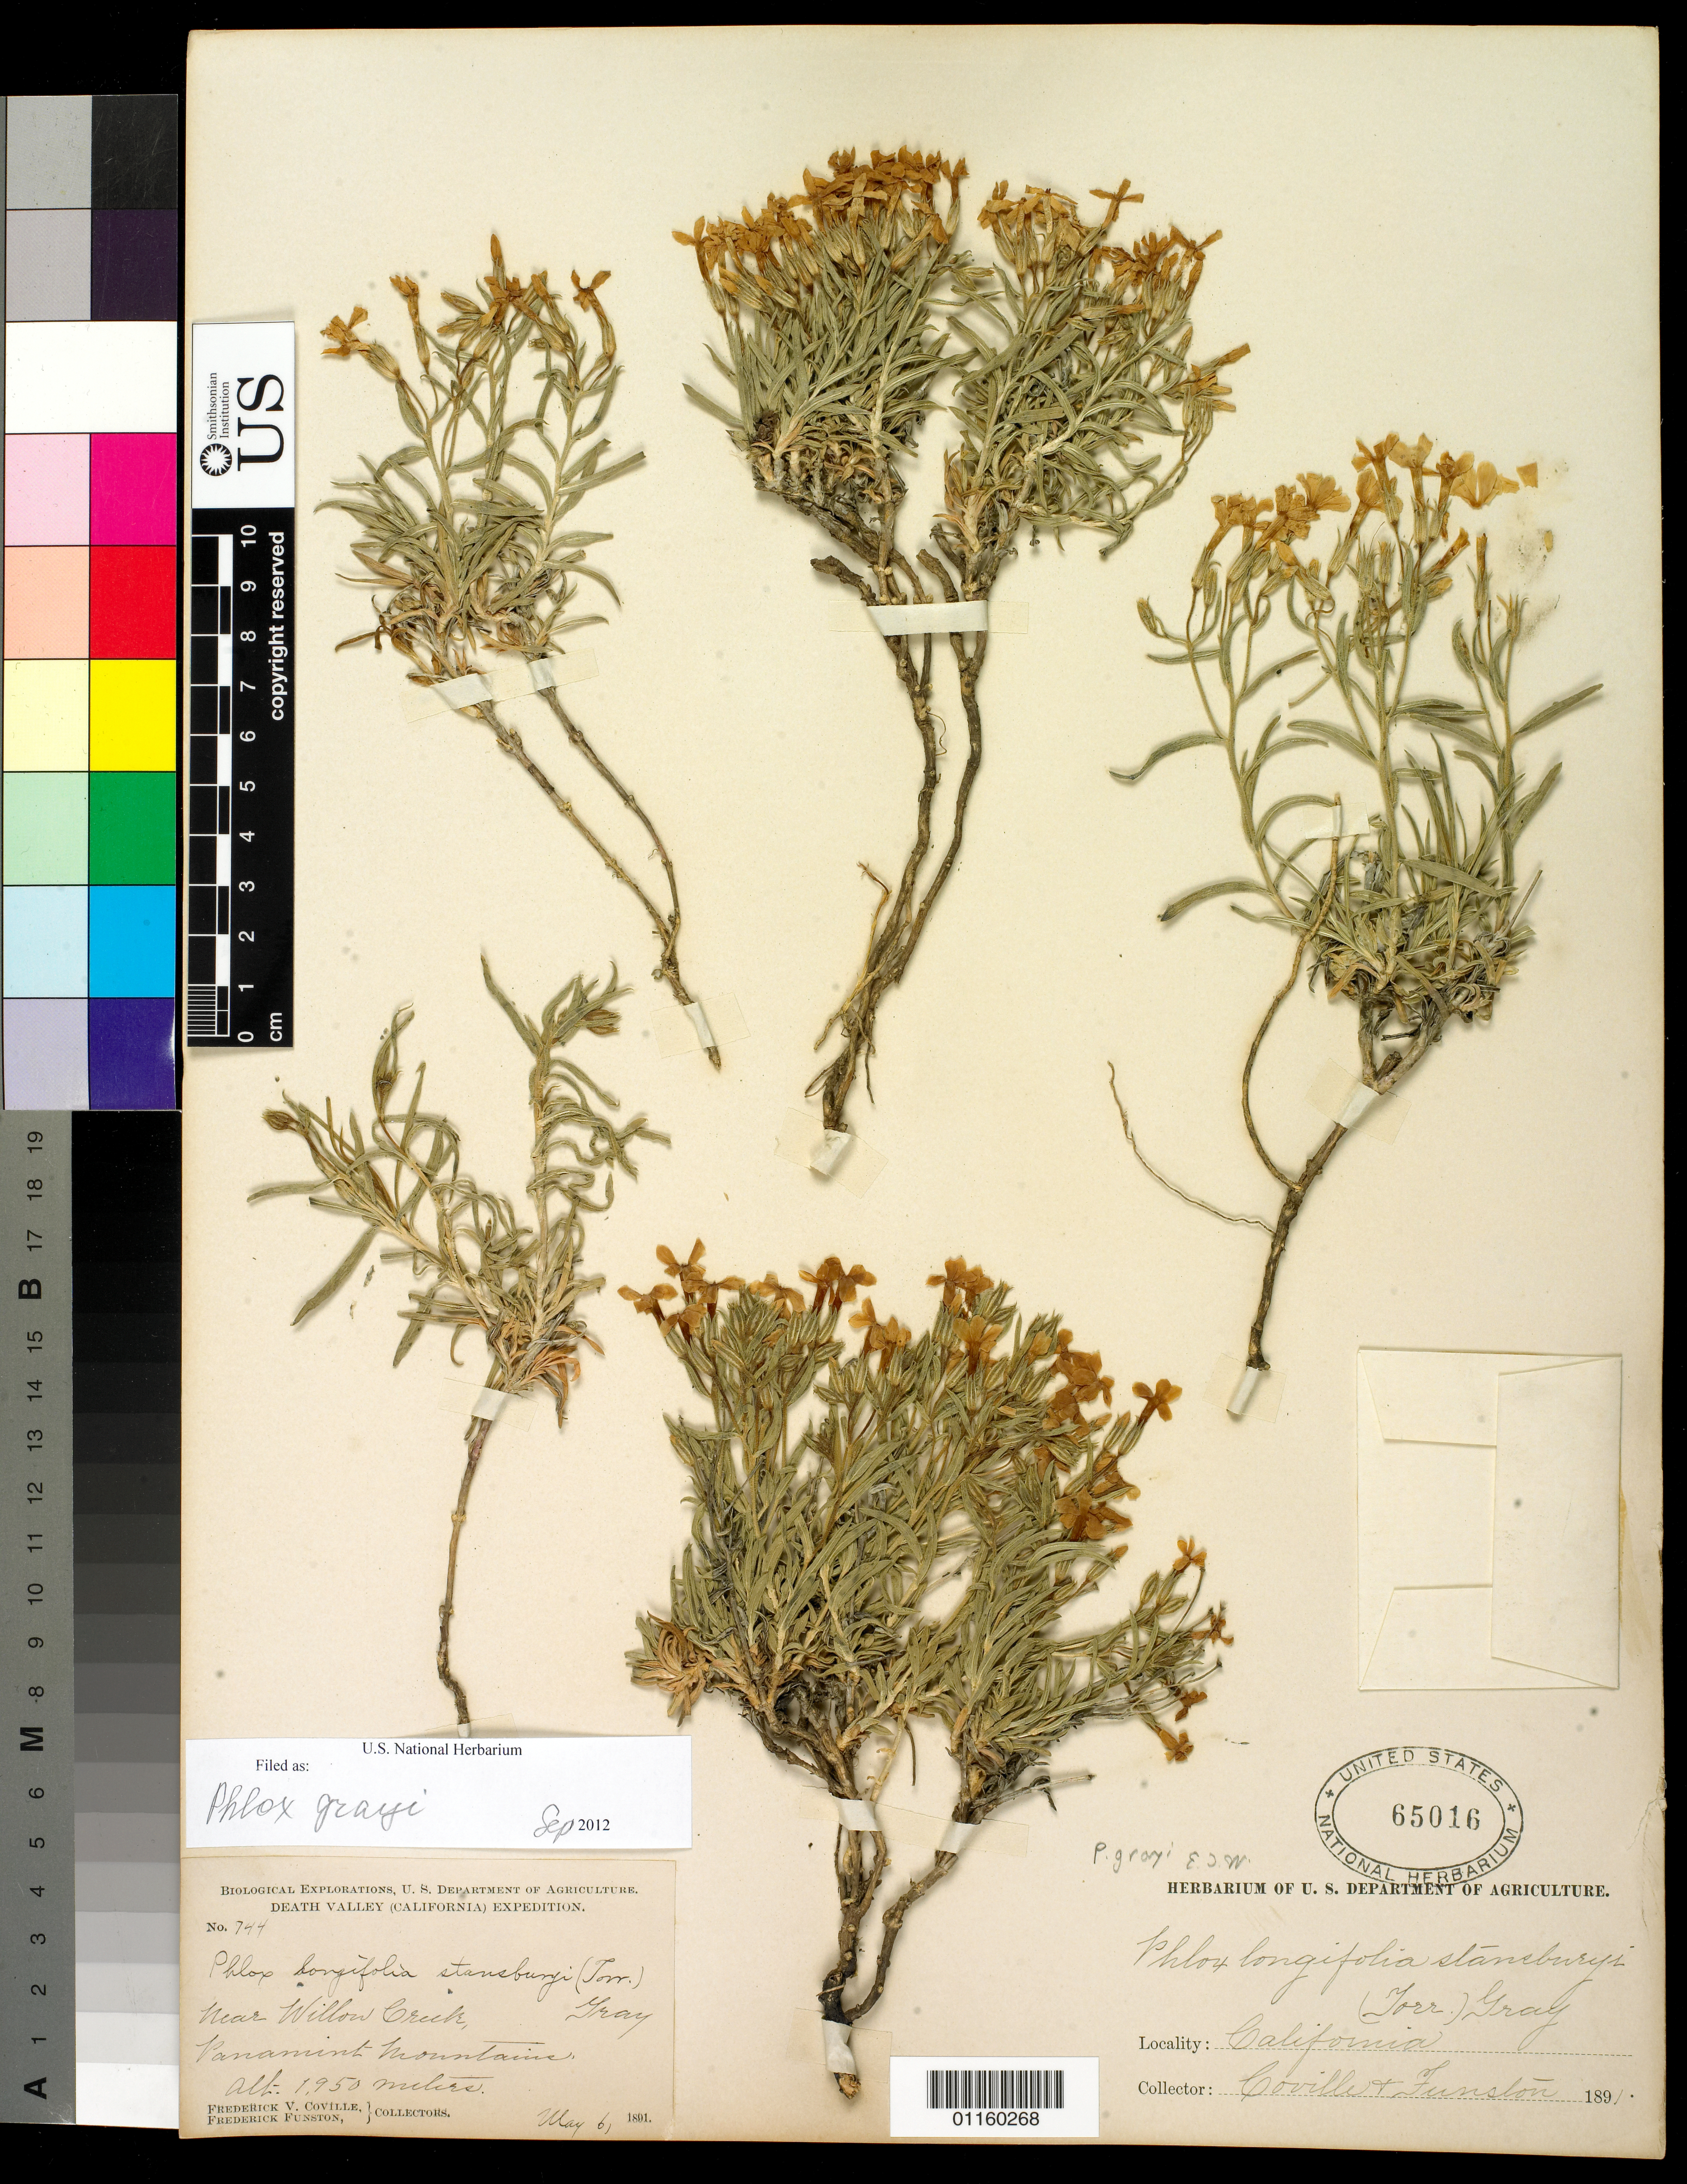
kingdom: Plantae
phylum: Tracheophyta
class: Magnoliopsida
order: Ericales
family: Polemoniaceae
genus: Phlox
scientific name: Phlox stansburyi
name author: (Torr.) A. Heller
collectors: F. V. Coville & F. Funston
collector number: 744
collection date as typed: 6 May 1891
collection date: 1891-05-06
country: United States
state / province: California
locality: near Willow Creek, Panamint Mts.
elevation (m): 1950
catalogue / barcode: US 65016